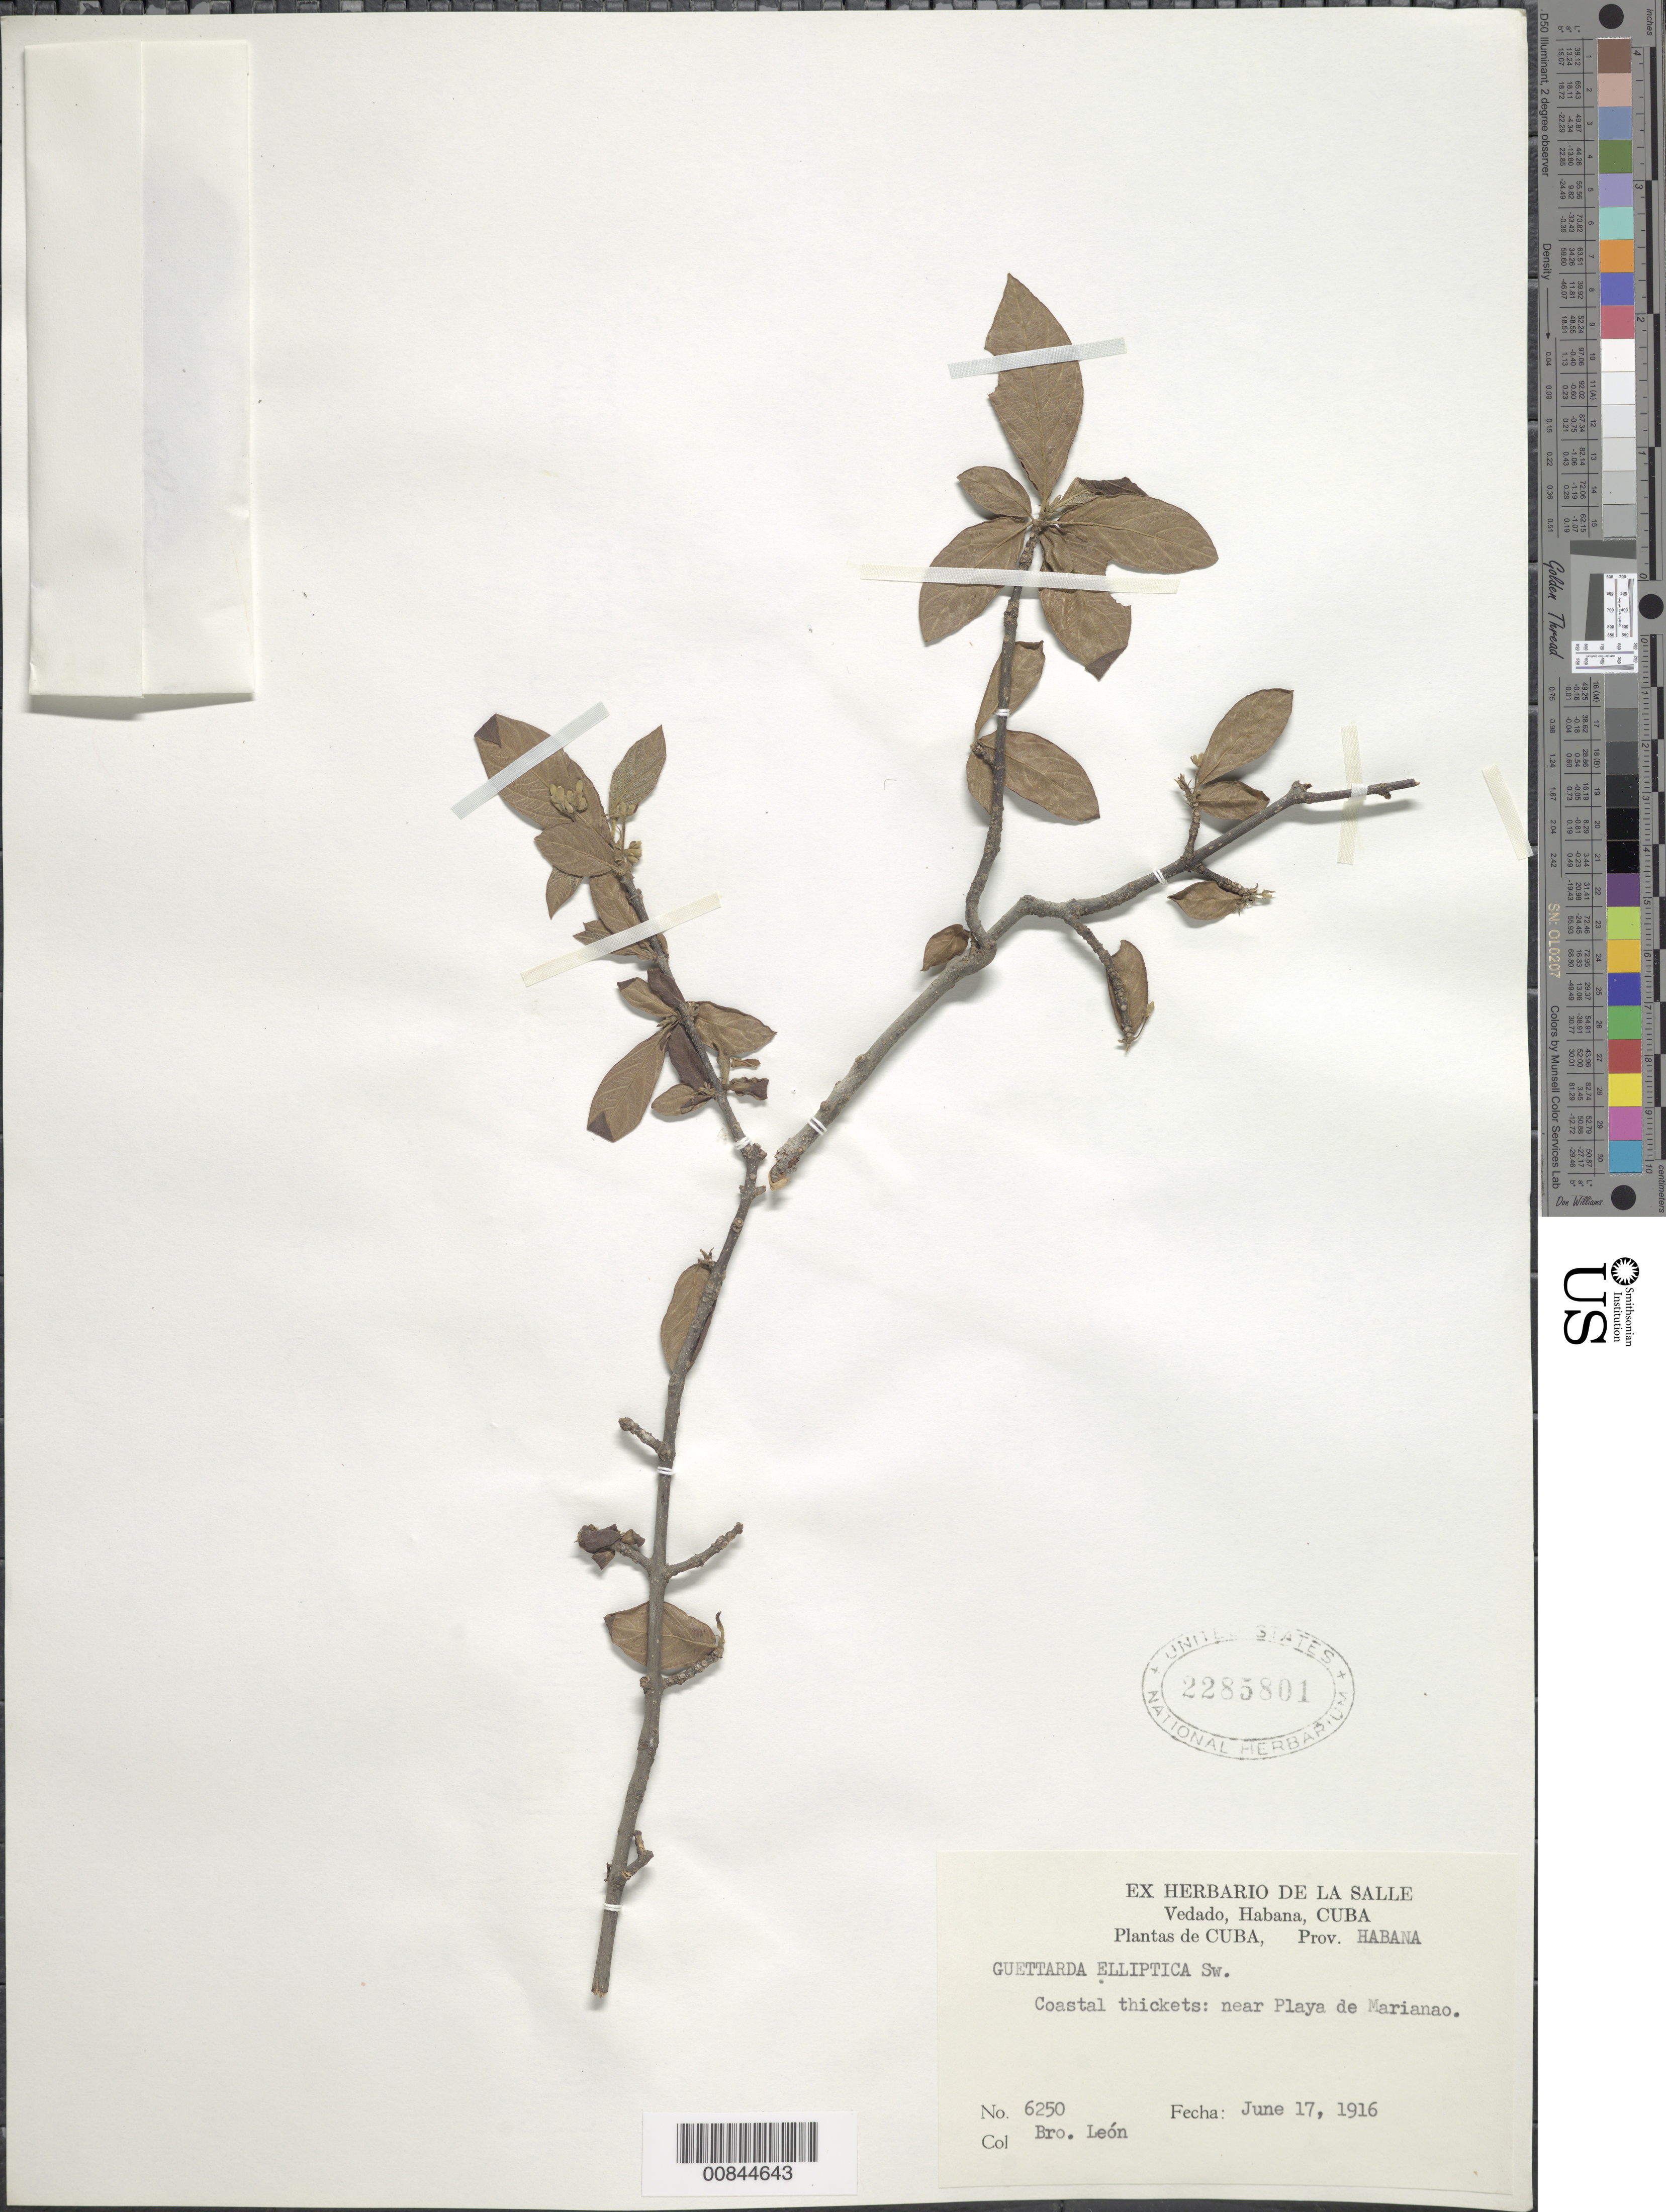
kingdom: Plantae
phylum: Tracheophyta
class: Magnoliopsida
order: Gentianales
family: Rubiaceae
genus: Guettarda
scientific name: Guettarda elliptica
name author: Sw.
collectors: Bro. León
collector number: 6250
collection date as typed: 17 Jun 1916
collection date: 1916-06-17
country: Cuba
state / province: La Habana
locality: Near Playa de Marianao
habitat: Coastal thickets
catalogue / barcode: US 2285801